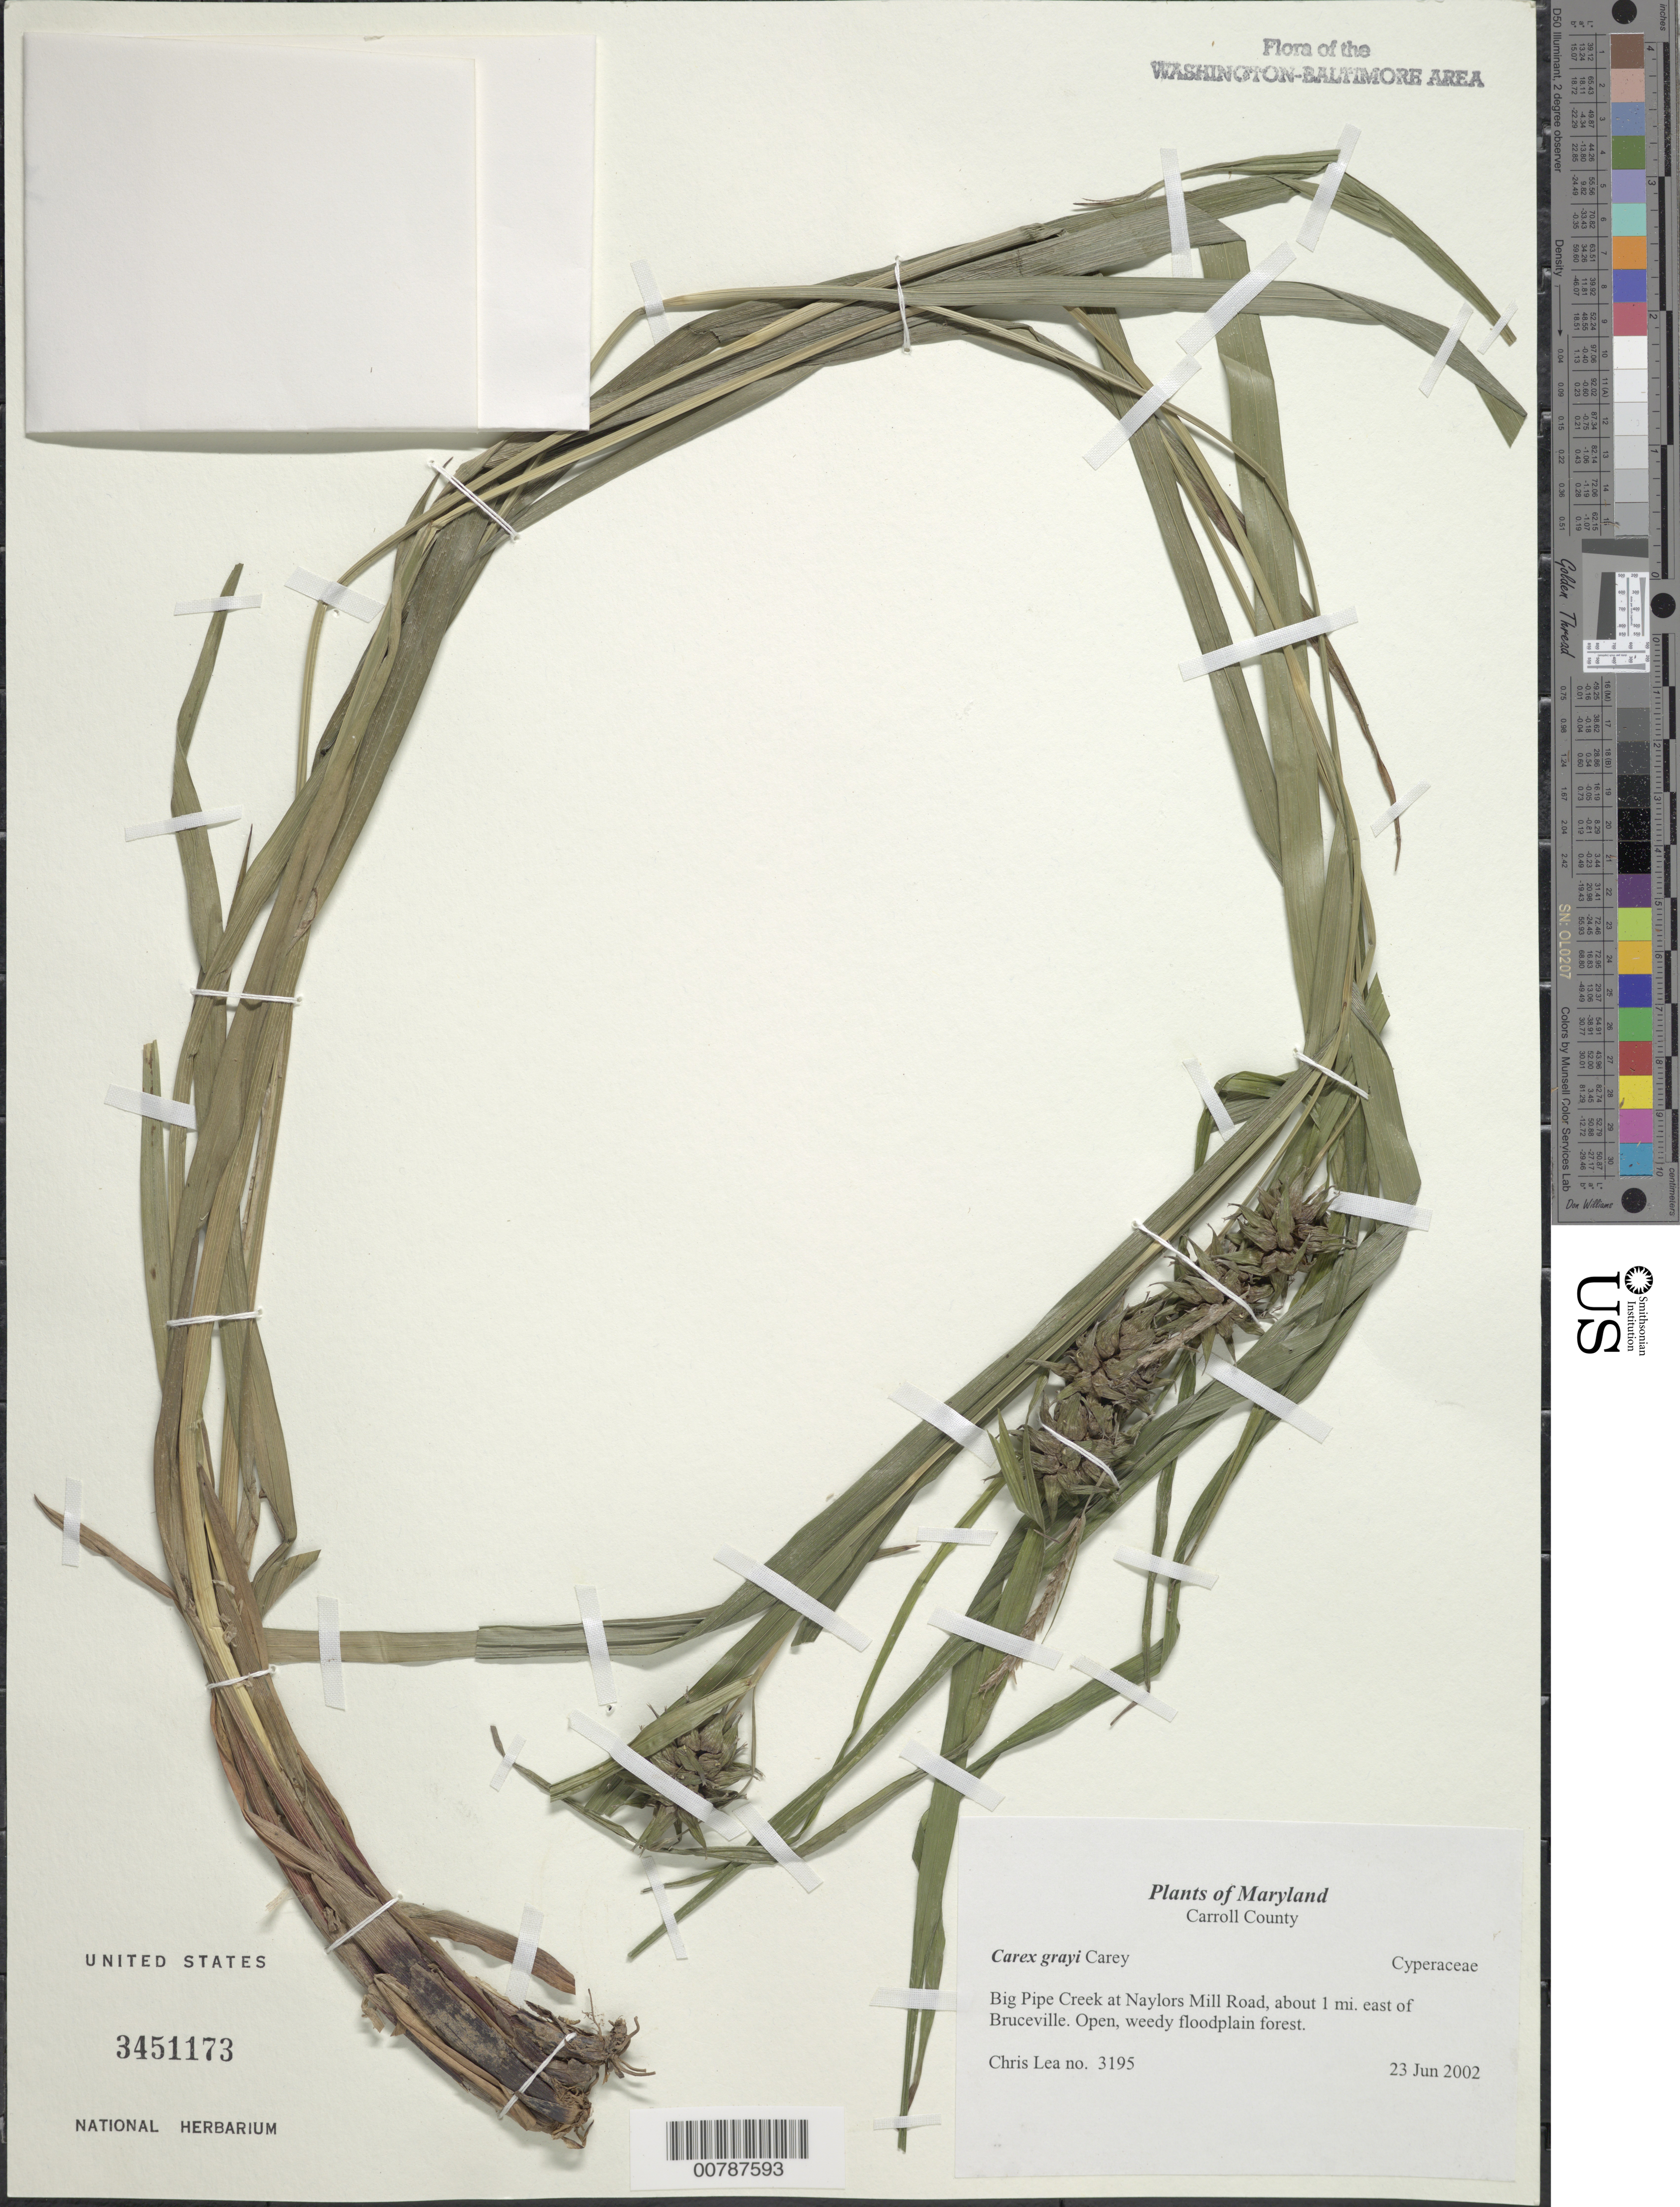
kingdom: Plantae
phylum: Tracheophyta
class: Liliopsida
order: Poales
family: Cyperaceae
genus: Carex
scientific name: Carex grayi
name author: J. Carey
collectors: C. Lea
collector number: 3195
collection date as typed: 23 Jun 2002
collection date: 2002-06-23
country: United States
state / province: Maryland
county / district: Carroll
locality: Big Pipe Creek at Naylors Mill Road, about 1 mi. east of Bruceville.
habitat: Open, weedy floodplain forest.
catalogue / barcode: US 3451173